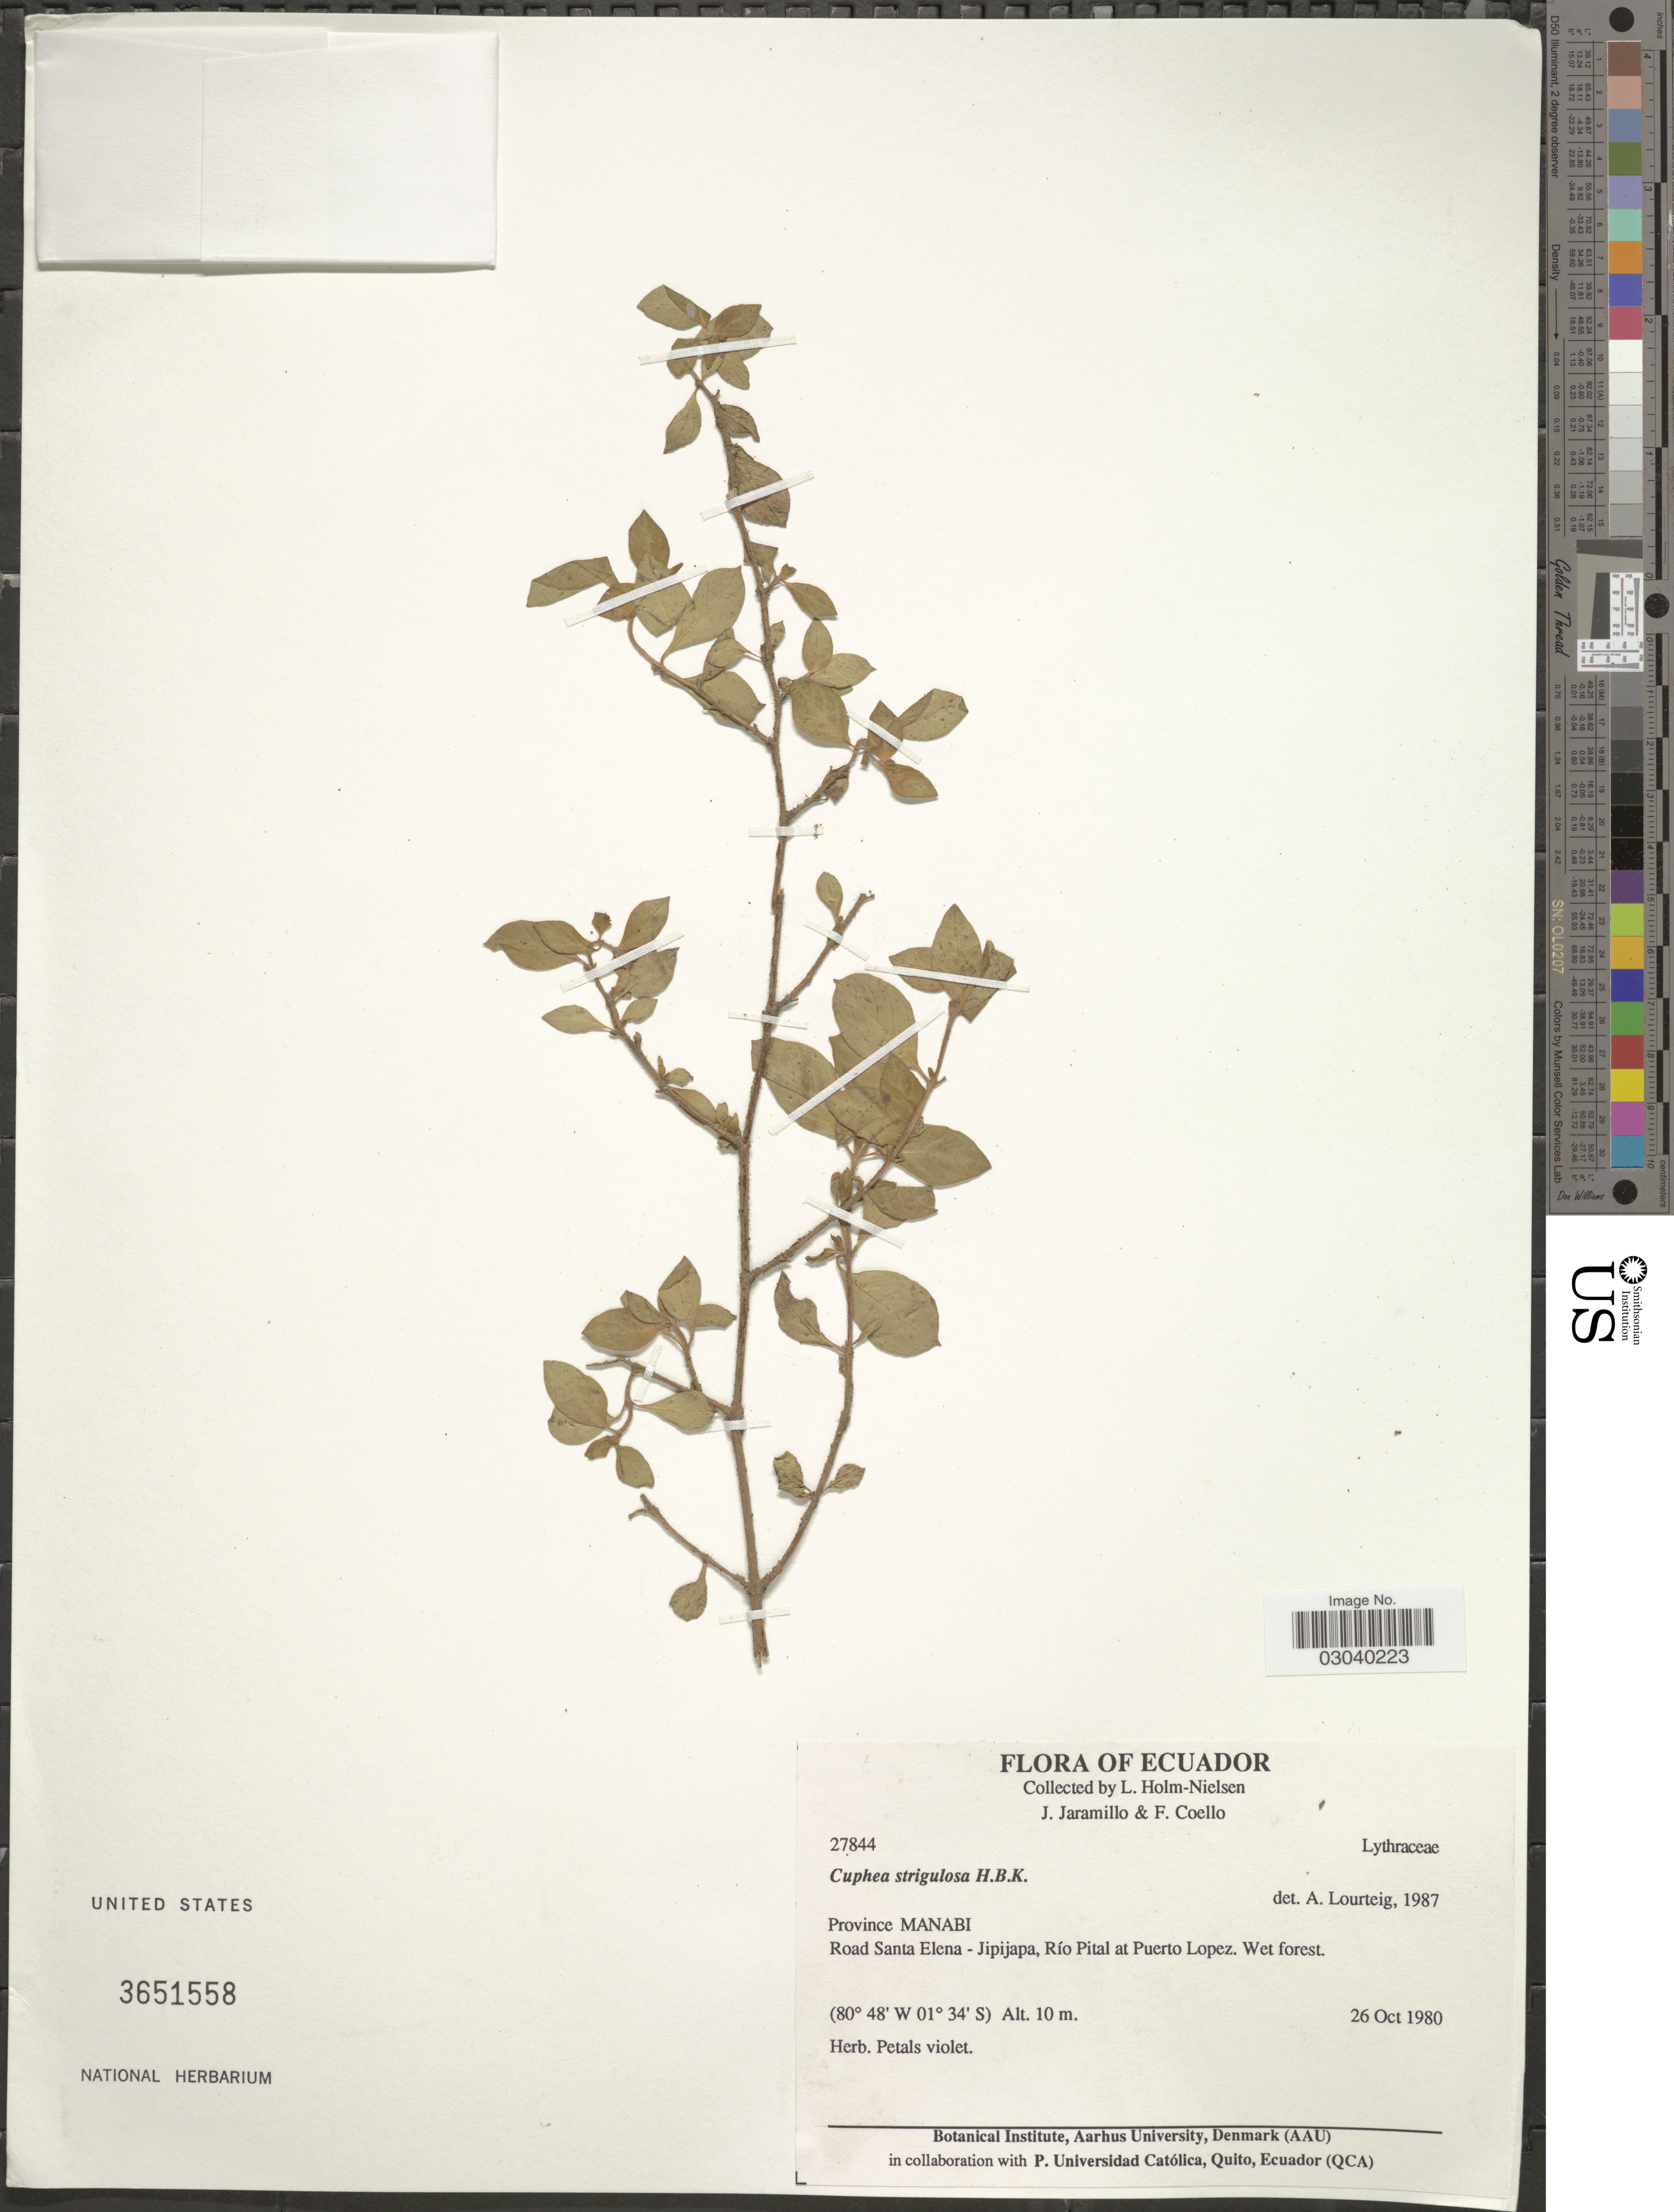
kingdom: Plantae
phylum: Tracheophyta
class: Magnoliopsida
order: Myrtales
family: Lythraceae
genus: Cuphea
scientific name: Cuphea strigulosa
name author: Kunth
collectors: L. Holm-Nielsen, J. Jaramillo & F. Coello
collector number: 27844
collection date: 1980-10-26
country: Ecuador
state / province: Manabí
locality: Road Santa Elena-Jipijapa, Río Pital at Puerto Lopez.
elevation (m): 10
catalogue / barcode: US 3651558